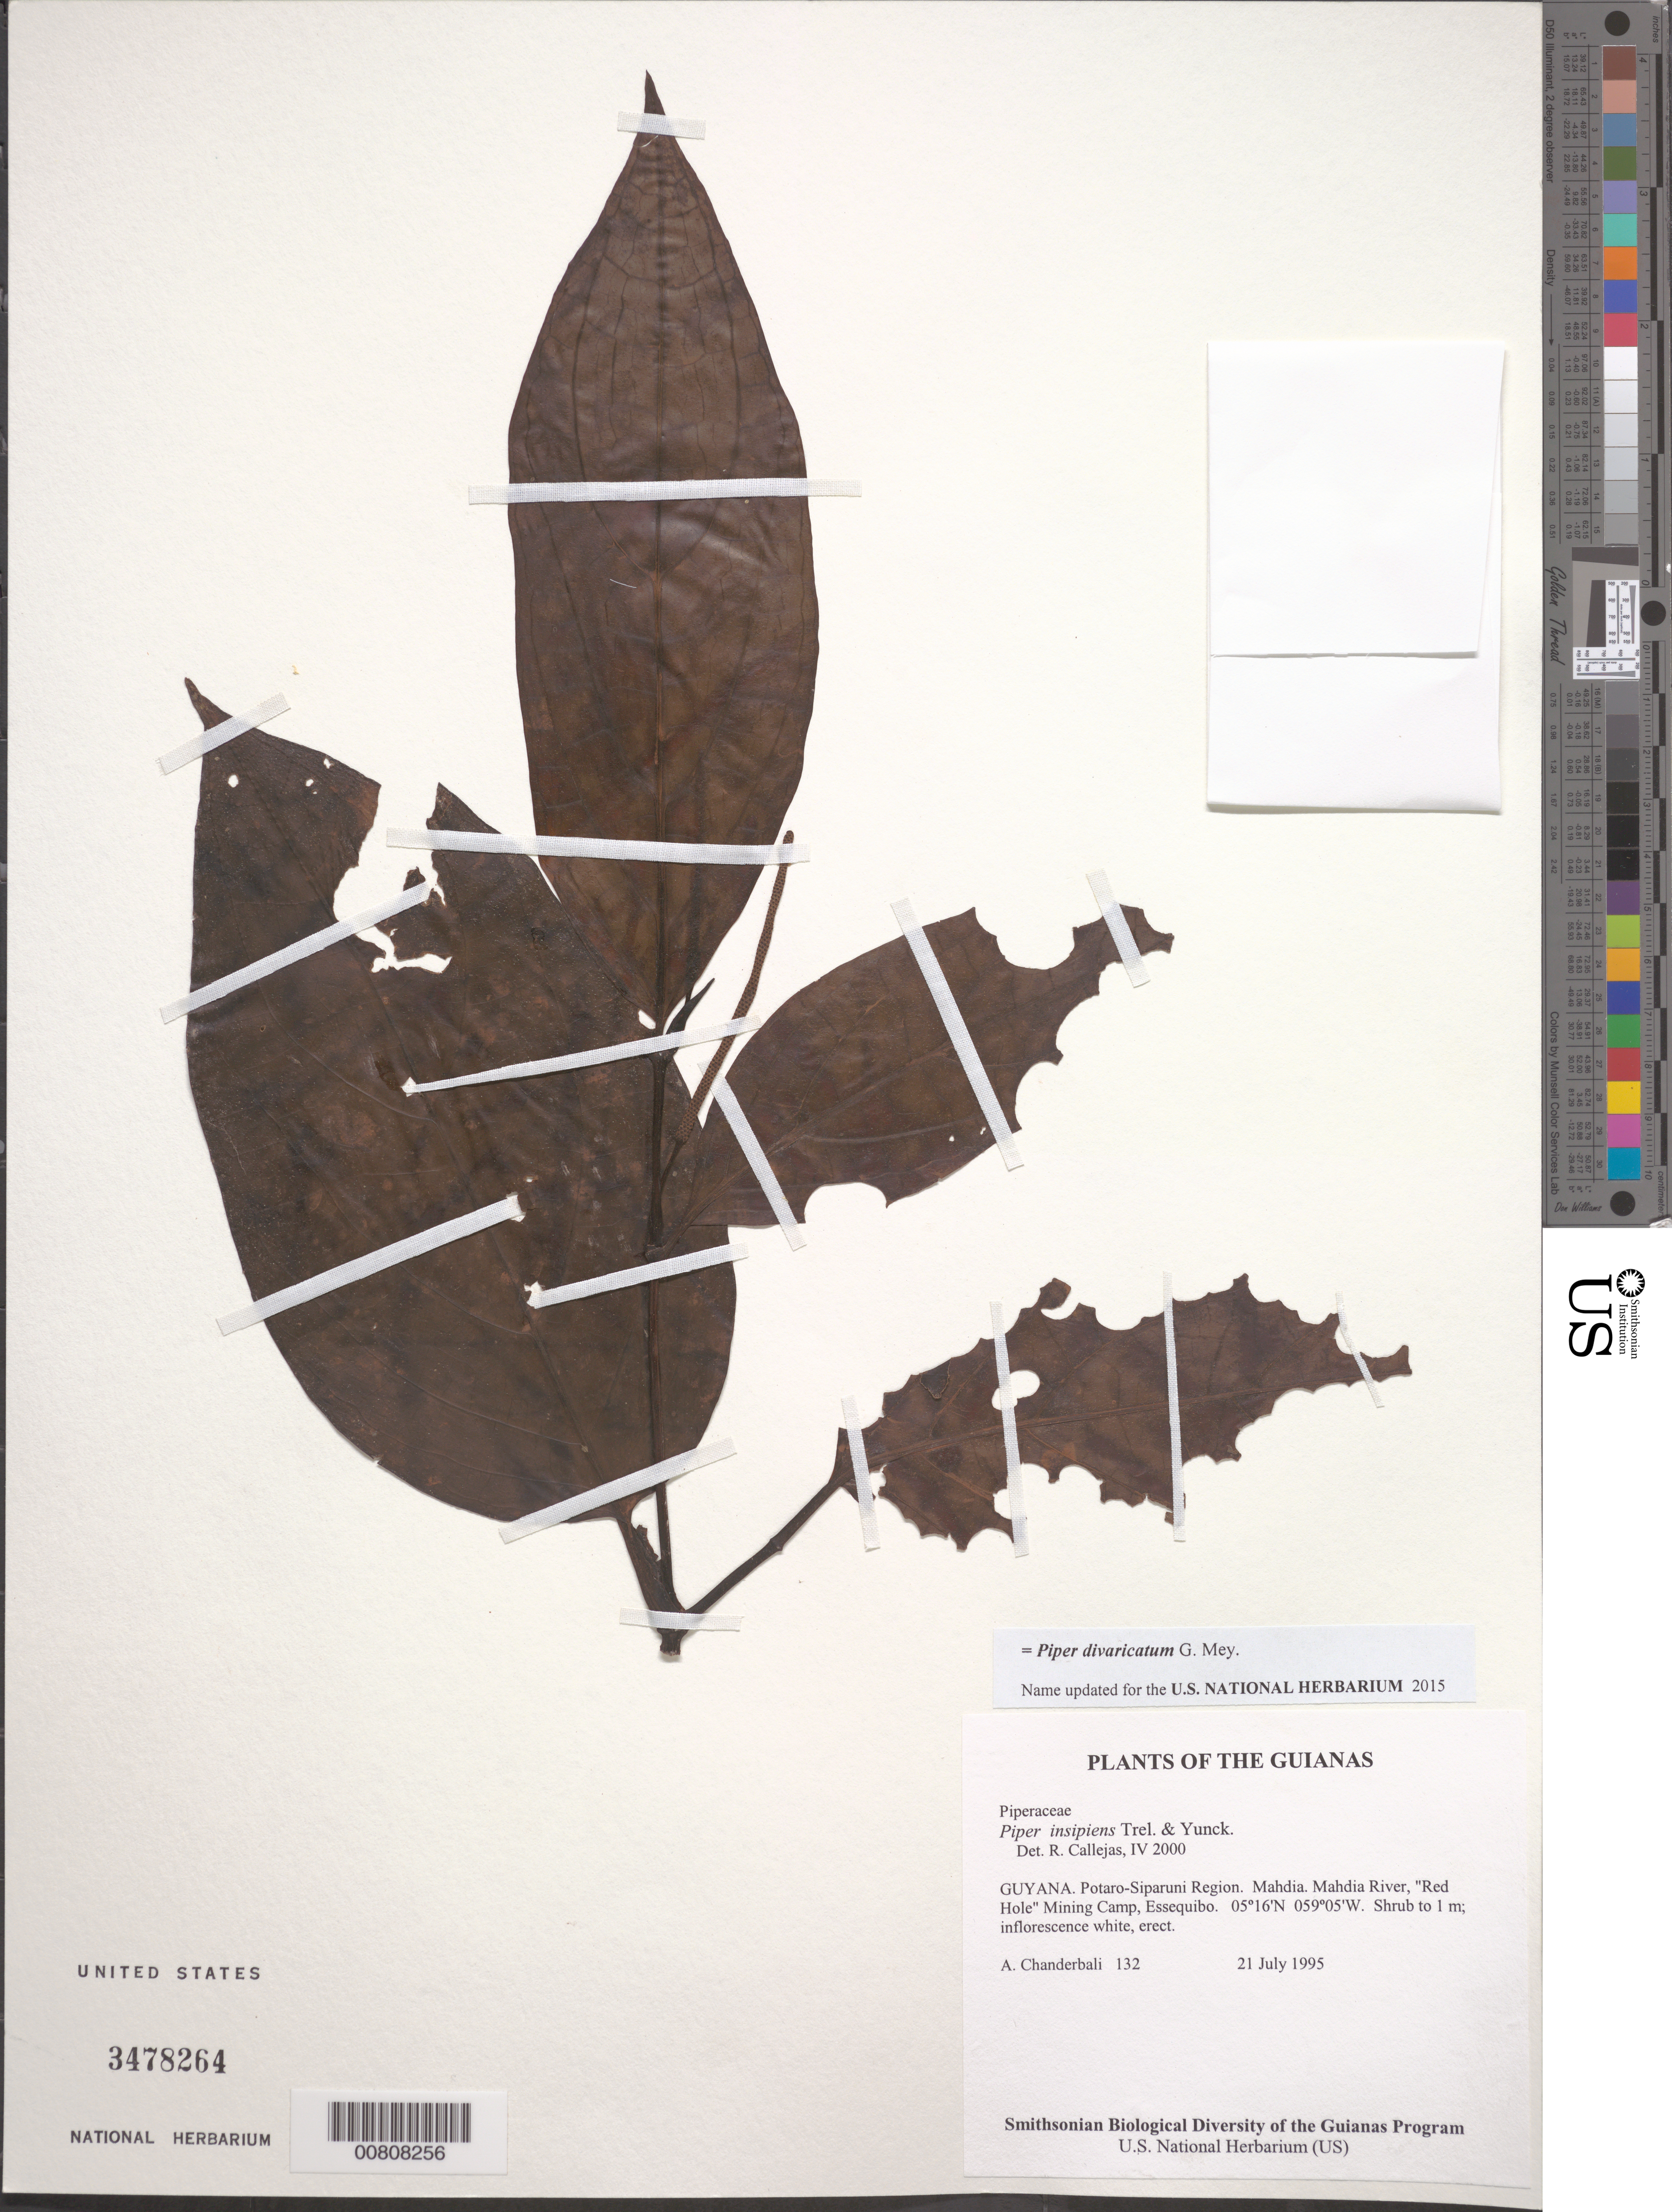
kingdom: Plantae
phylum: Tracheophyta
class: Magnoliopsida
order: Piperales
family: Piperaceae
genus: Piper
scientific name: Piper insipiens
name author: Trel. & Yunck.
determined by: Callejas, Ricardo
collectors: A. S. Chanderbali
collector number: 132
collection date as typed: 21 July 1995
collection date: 1995-07-21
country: Guyana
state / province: Potaro-Siparuni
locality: Mahdia. Mahdia River, "Red Hole" Mining Camp, Essequibo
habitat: Lateritic rocky soil; dominants: Mora & Dicymbe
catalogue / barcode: US 3478264